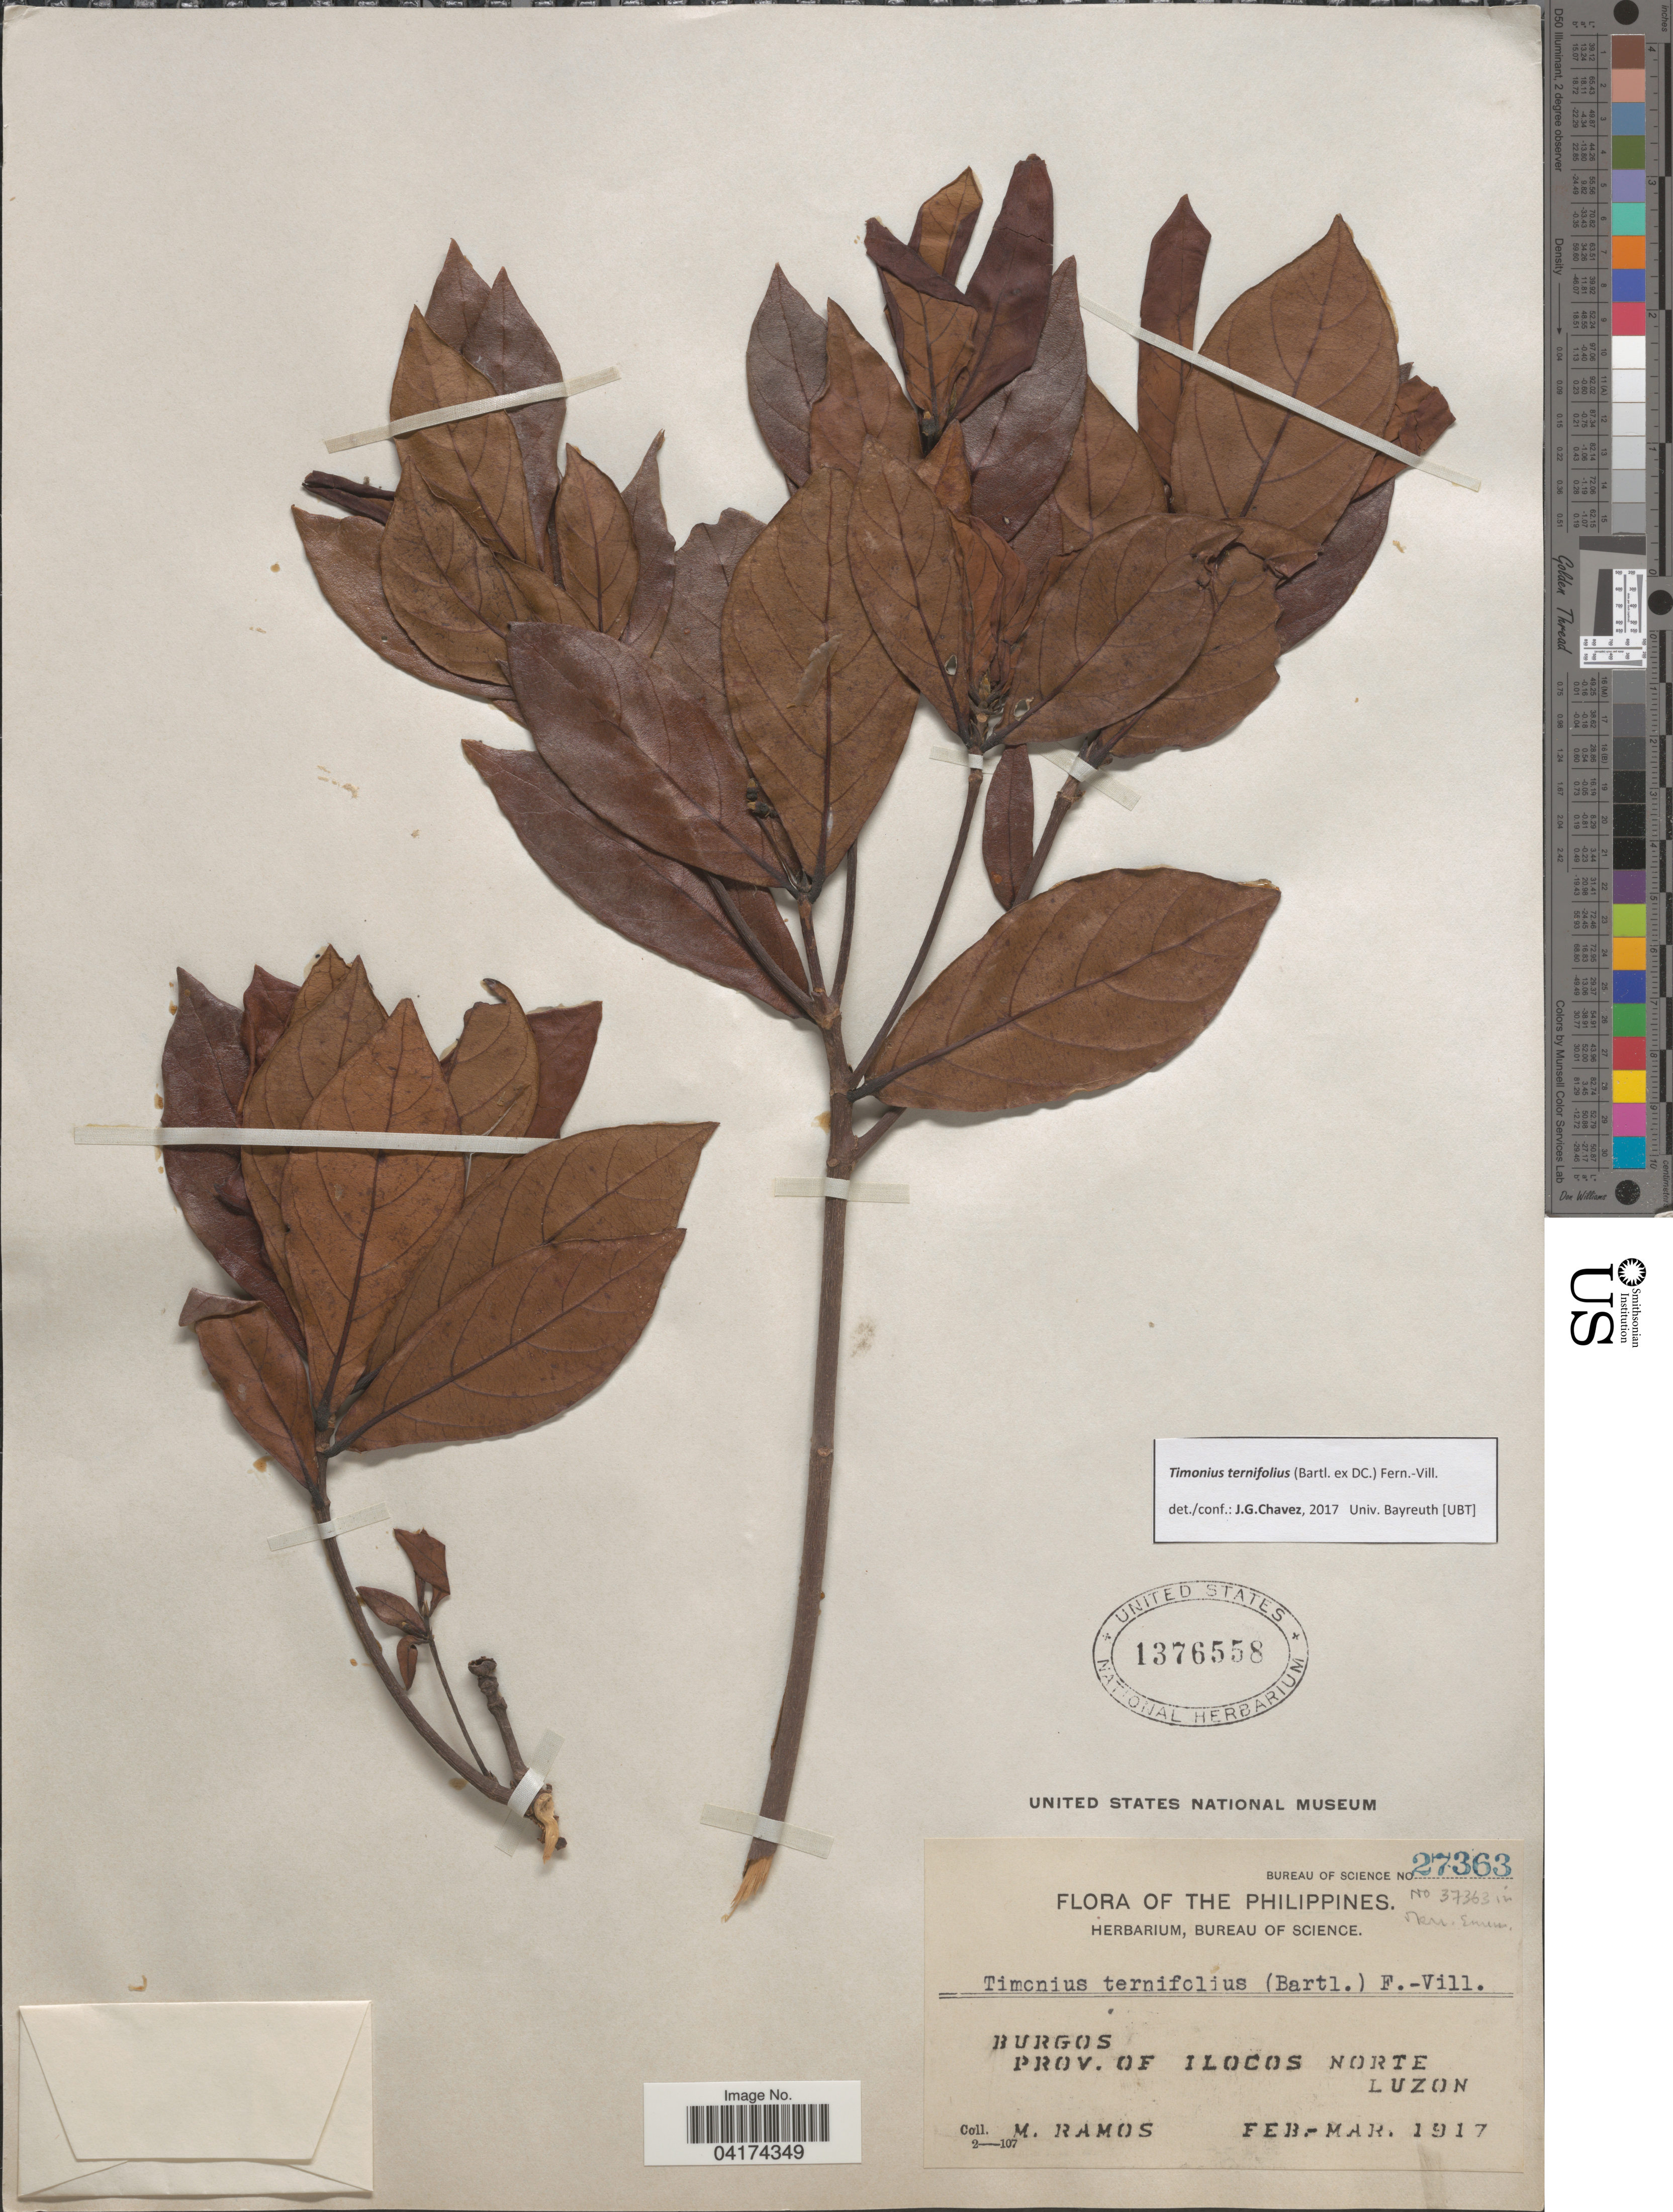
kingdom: Plantae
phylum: Tracheophyta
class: Magnoliopsida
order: Gentianales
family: Rubiaceae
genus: Timonius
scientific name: Timonius ternifolius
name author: (Bartl. ex DC.) Fern.-Vill.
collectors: M. Ramos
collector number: Bureau of Science 27363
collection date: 1917-02/1917-03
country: Philippines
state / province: Ilocos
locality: Burgos. Prov. of Ilocos Norte. Luzon.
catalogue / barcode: US 1376558